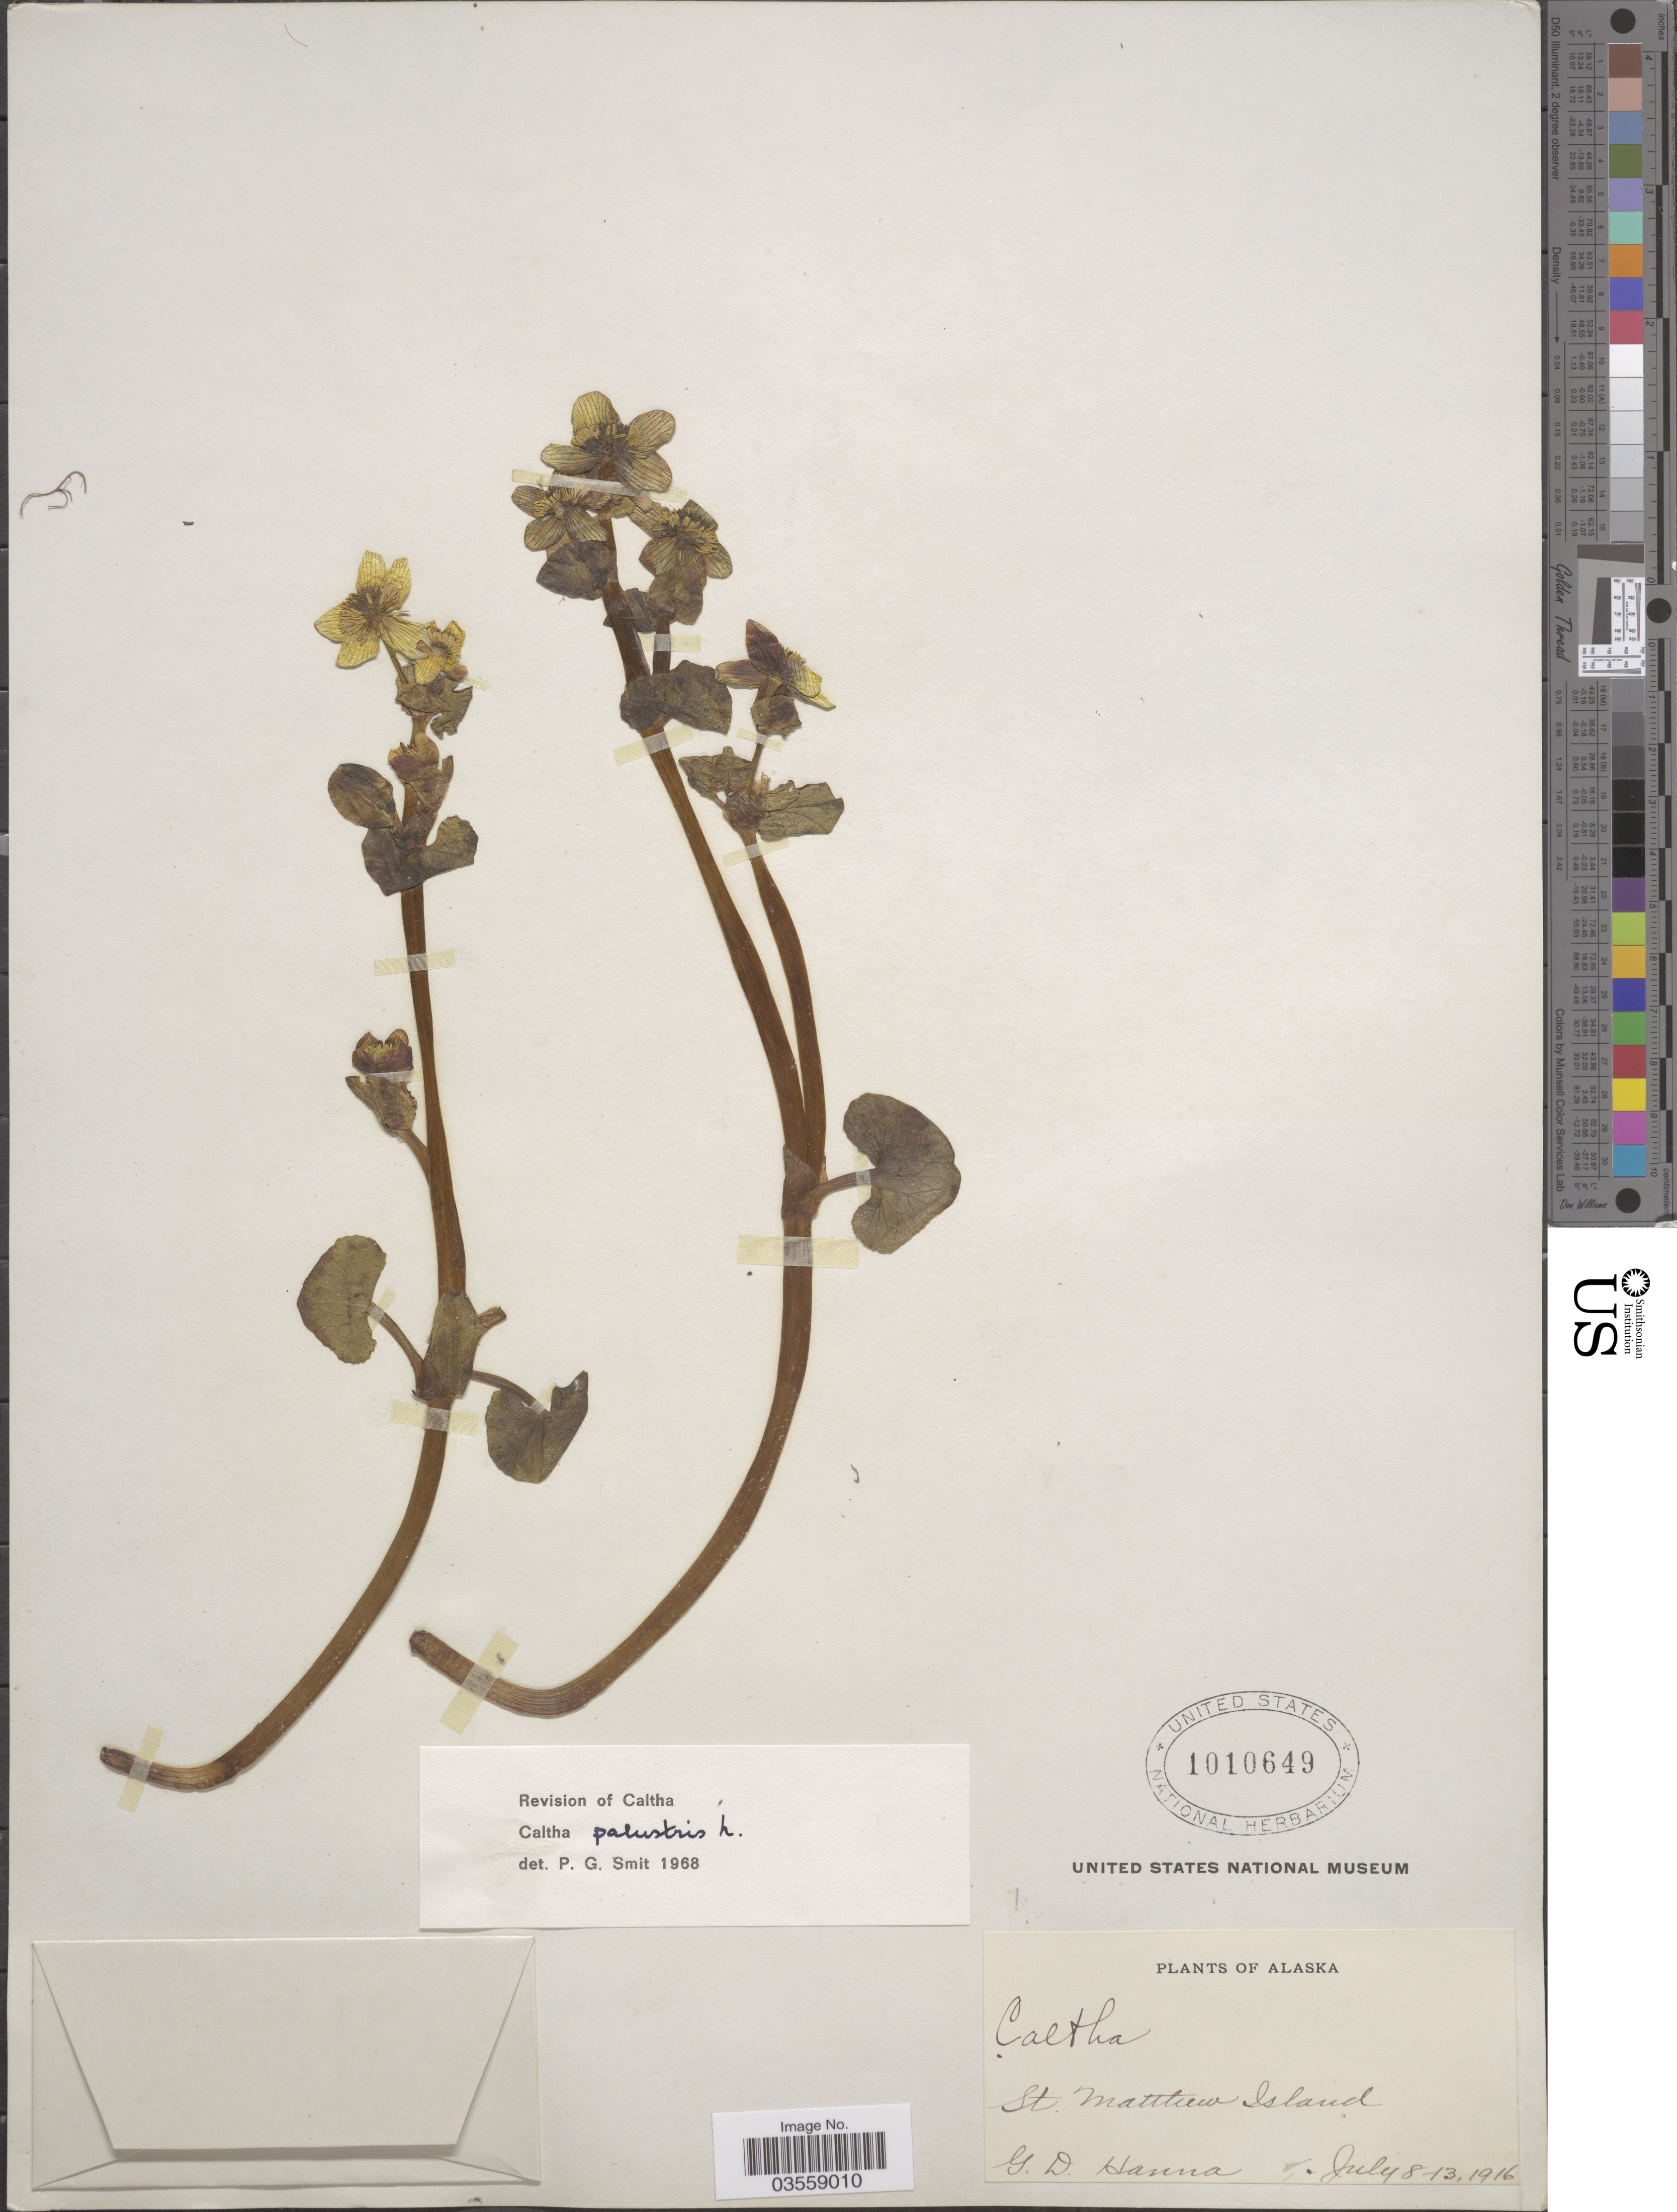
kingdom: Plantae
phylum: Tracheophyta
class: Magnoliopsida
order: Ranunculales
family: Ranunculaceae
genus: Caltha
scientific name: Caltha palustris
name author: L.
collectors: G. D. Hanna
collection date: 1916-07-08/1916-07-13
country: United States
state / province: Alaska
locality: St. Matthew Island.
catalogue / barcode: US 1010649